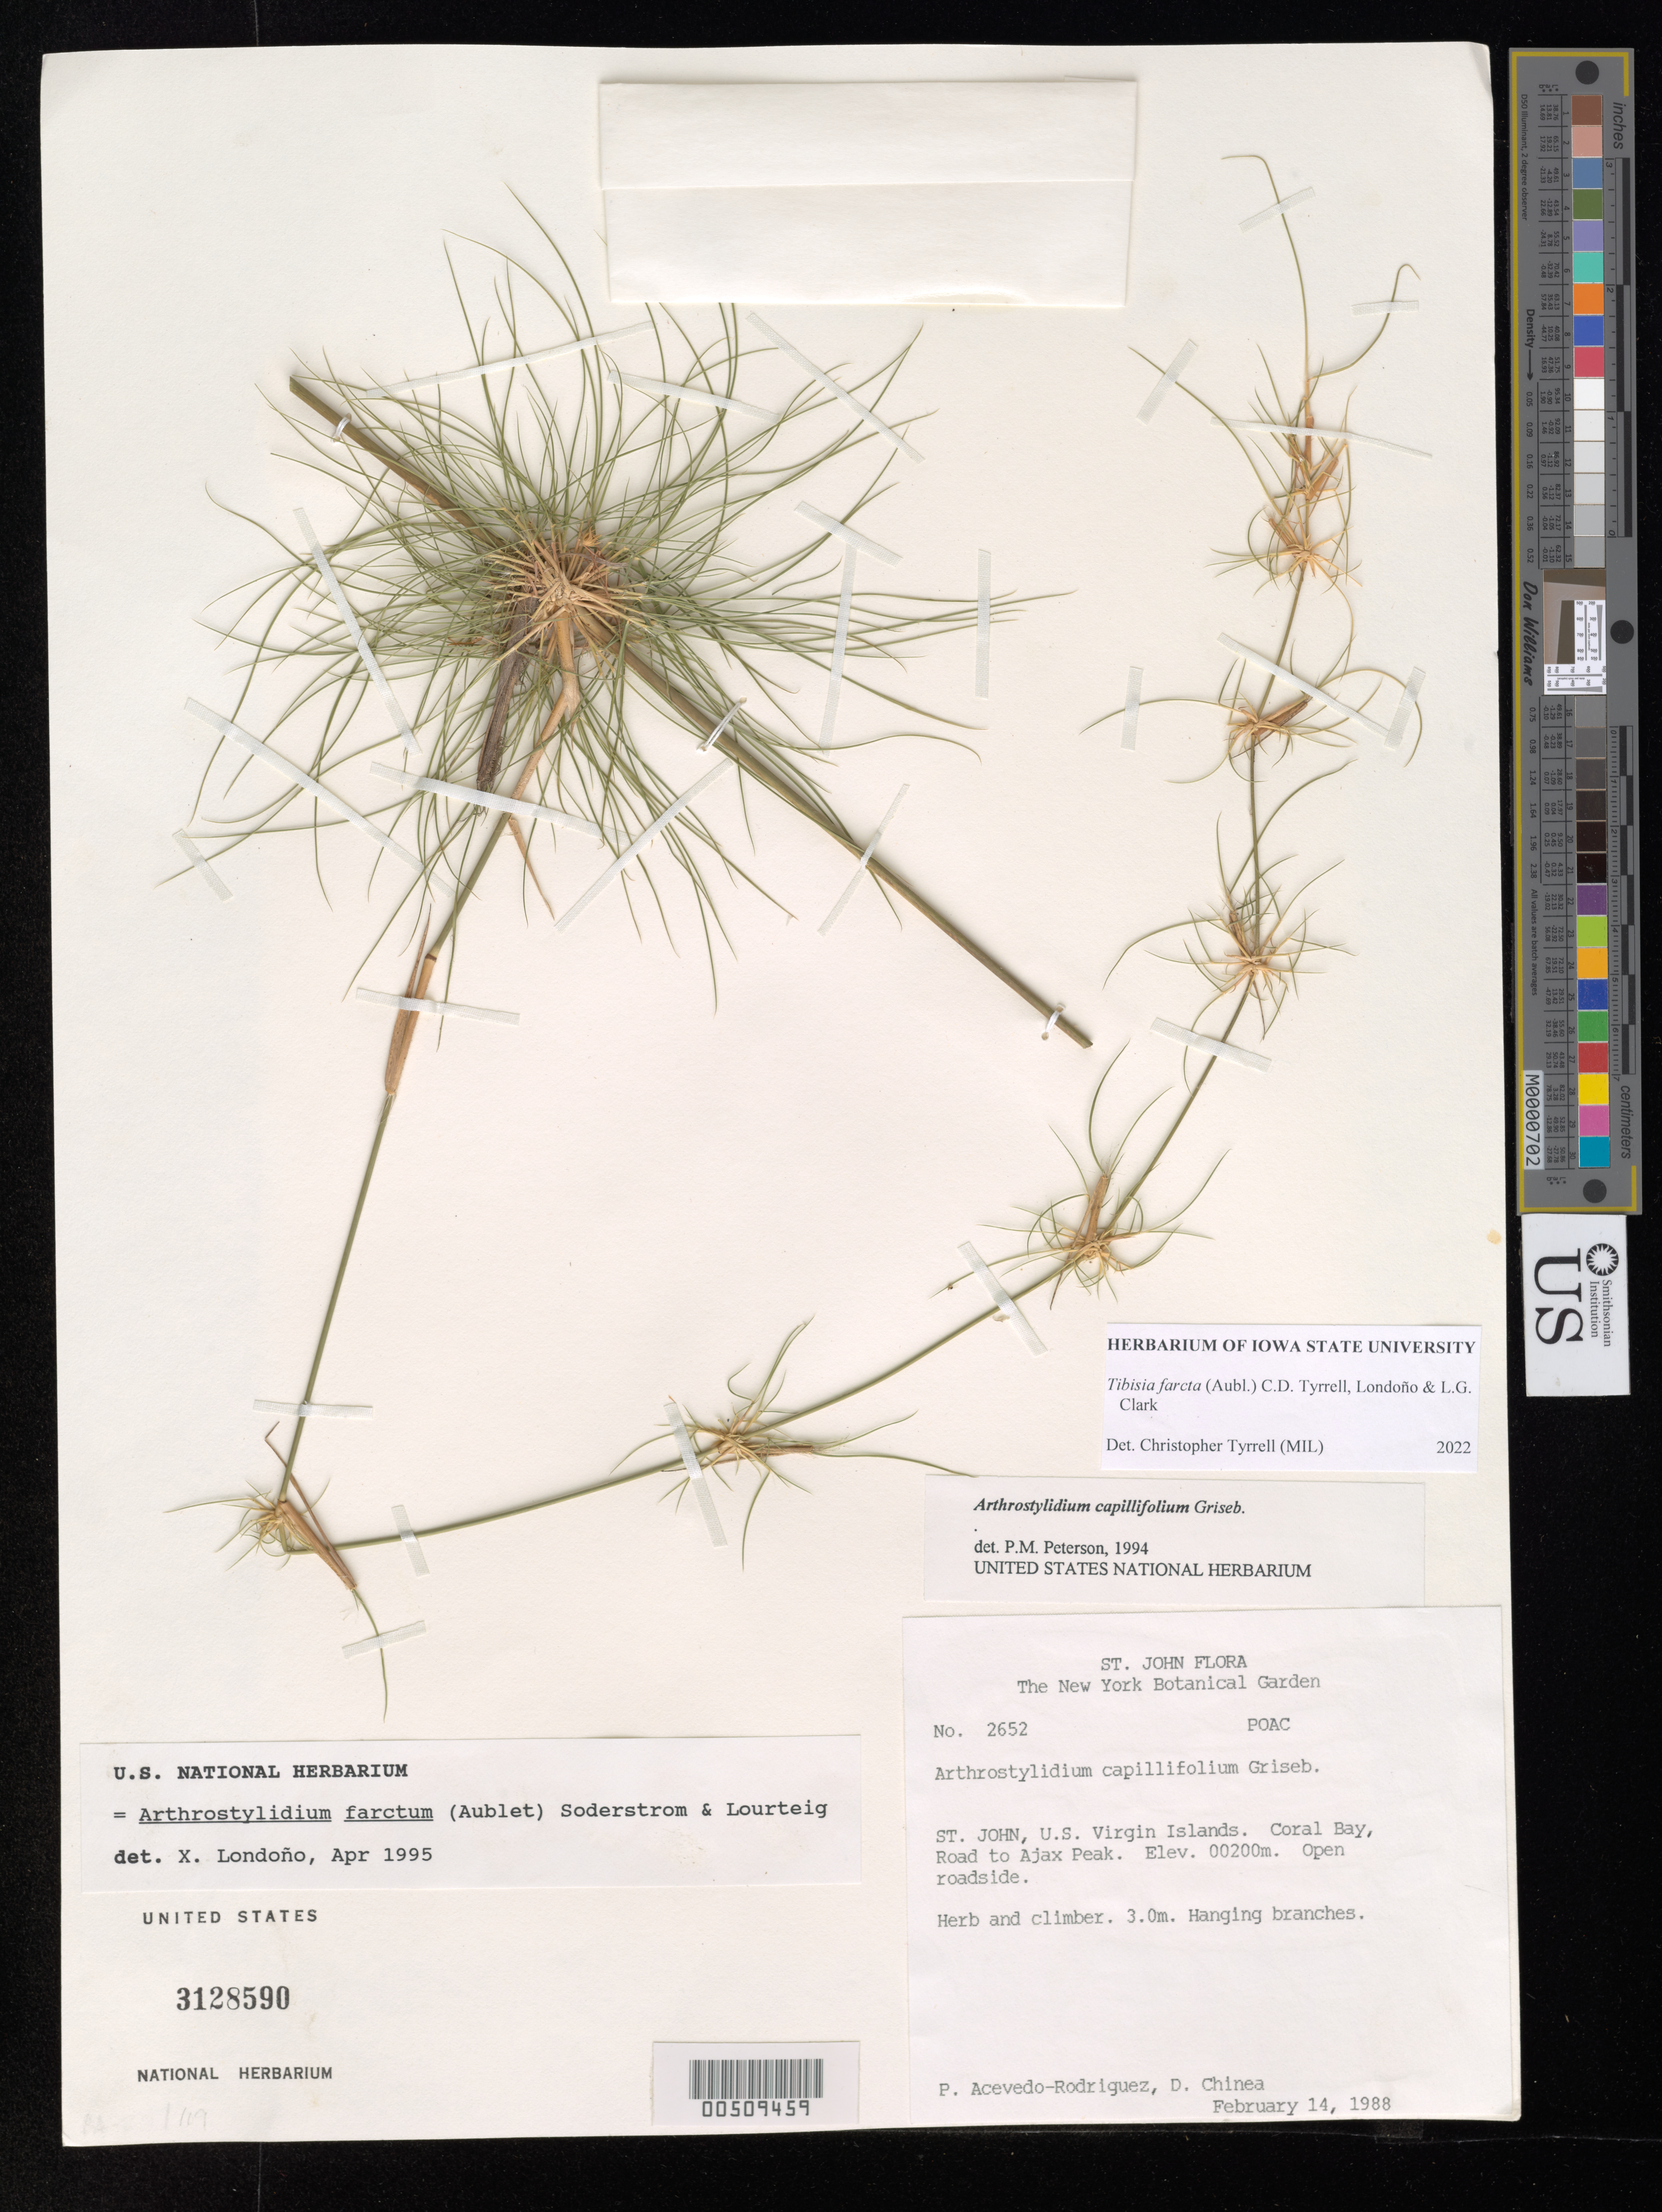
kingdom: Plantae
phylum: Tracheophyta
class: Liliopsida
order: Poales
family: Poaceae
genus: Tibisia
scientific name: Tibisia farcta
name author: (Aubl.) C.D. Tyrrell et al.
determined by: Londoño, X., (TULV), Jardin Botanico "Juan Maria Cespedes"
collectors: P. Acevedo-Rodr. & D. Chinea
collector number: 2652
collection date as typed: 14 Feb 1988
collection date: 1988-02-14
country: U.S. Virgin Islands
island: St. John Island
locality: Coral bay, road to ajax peak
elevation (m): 200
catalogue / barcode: US 3128590